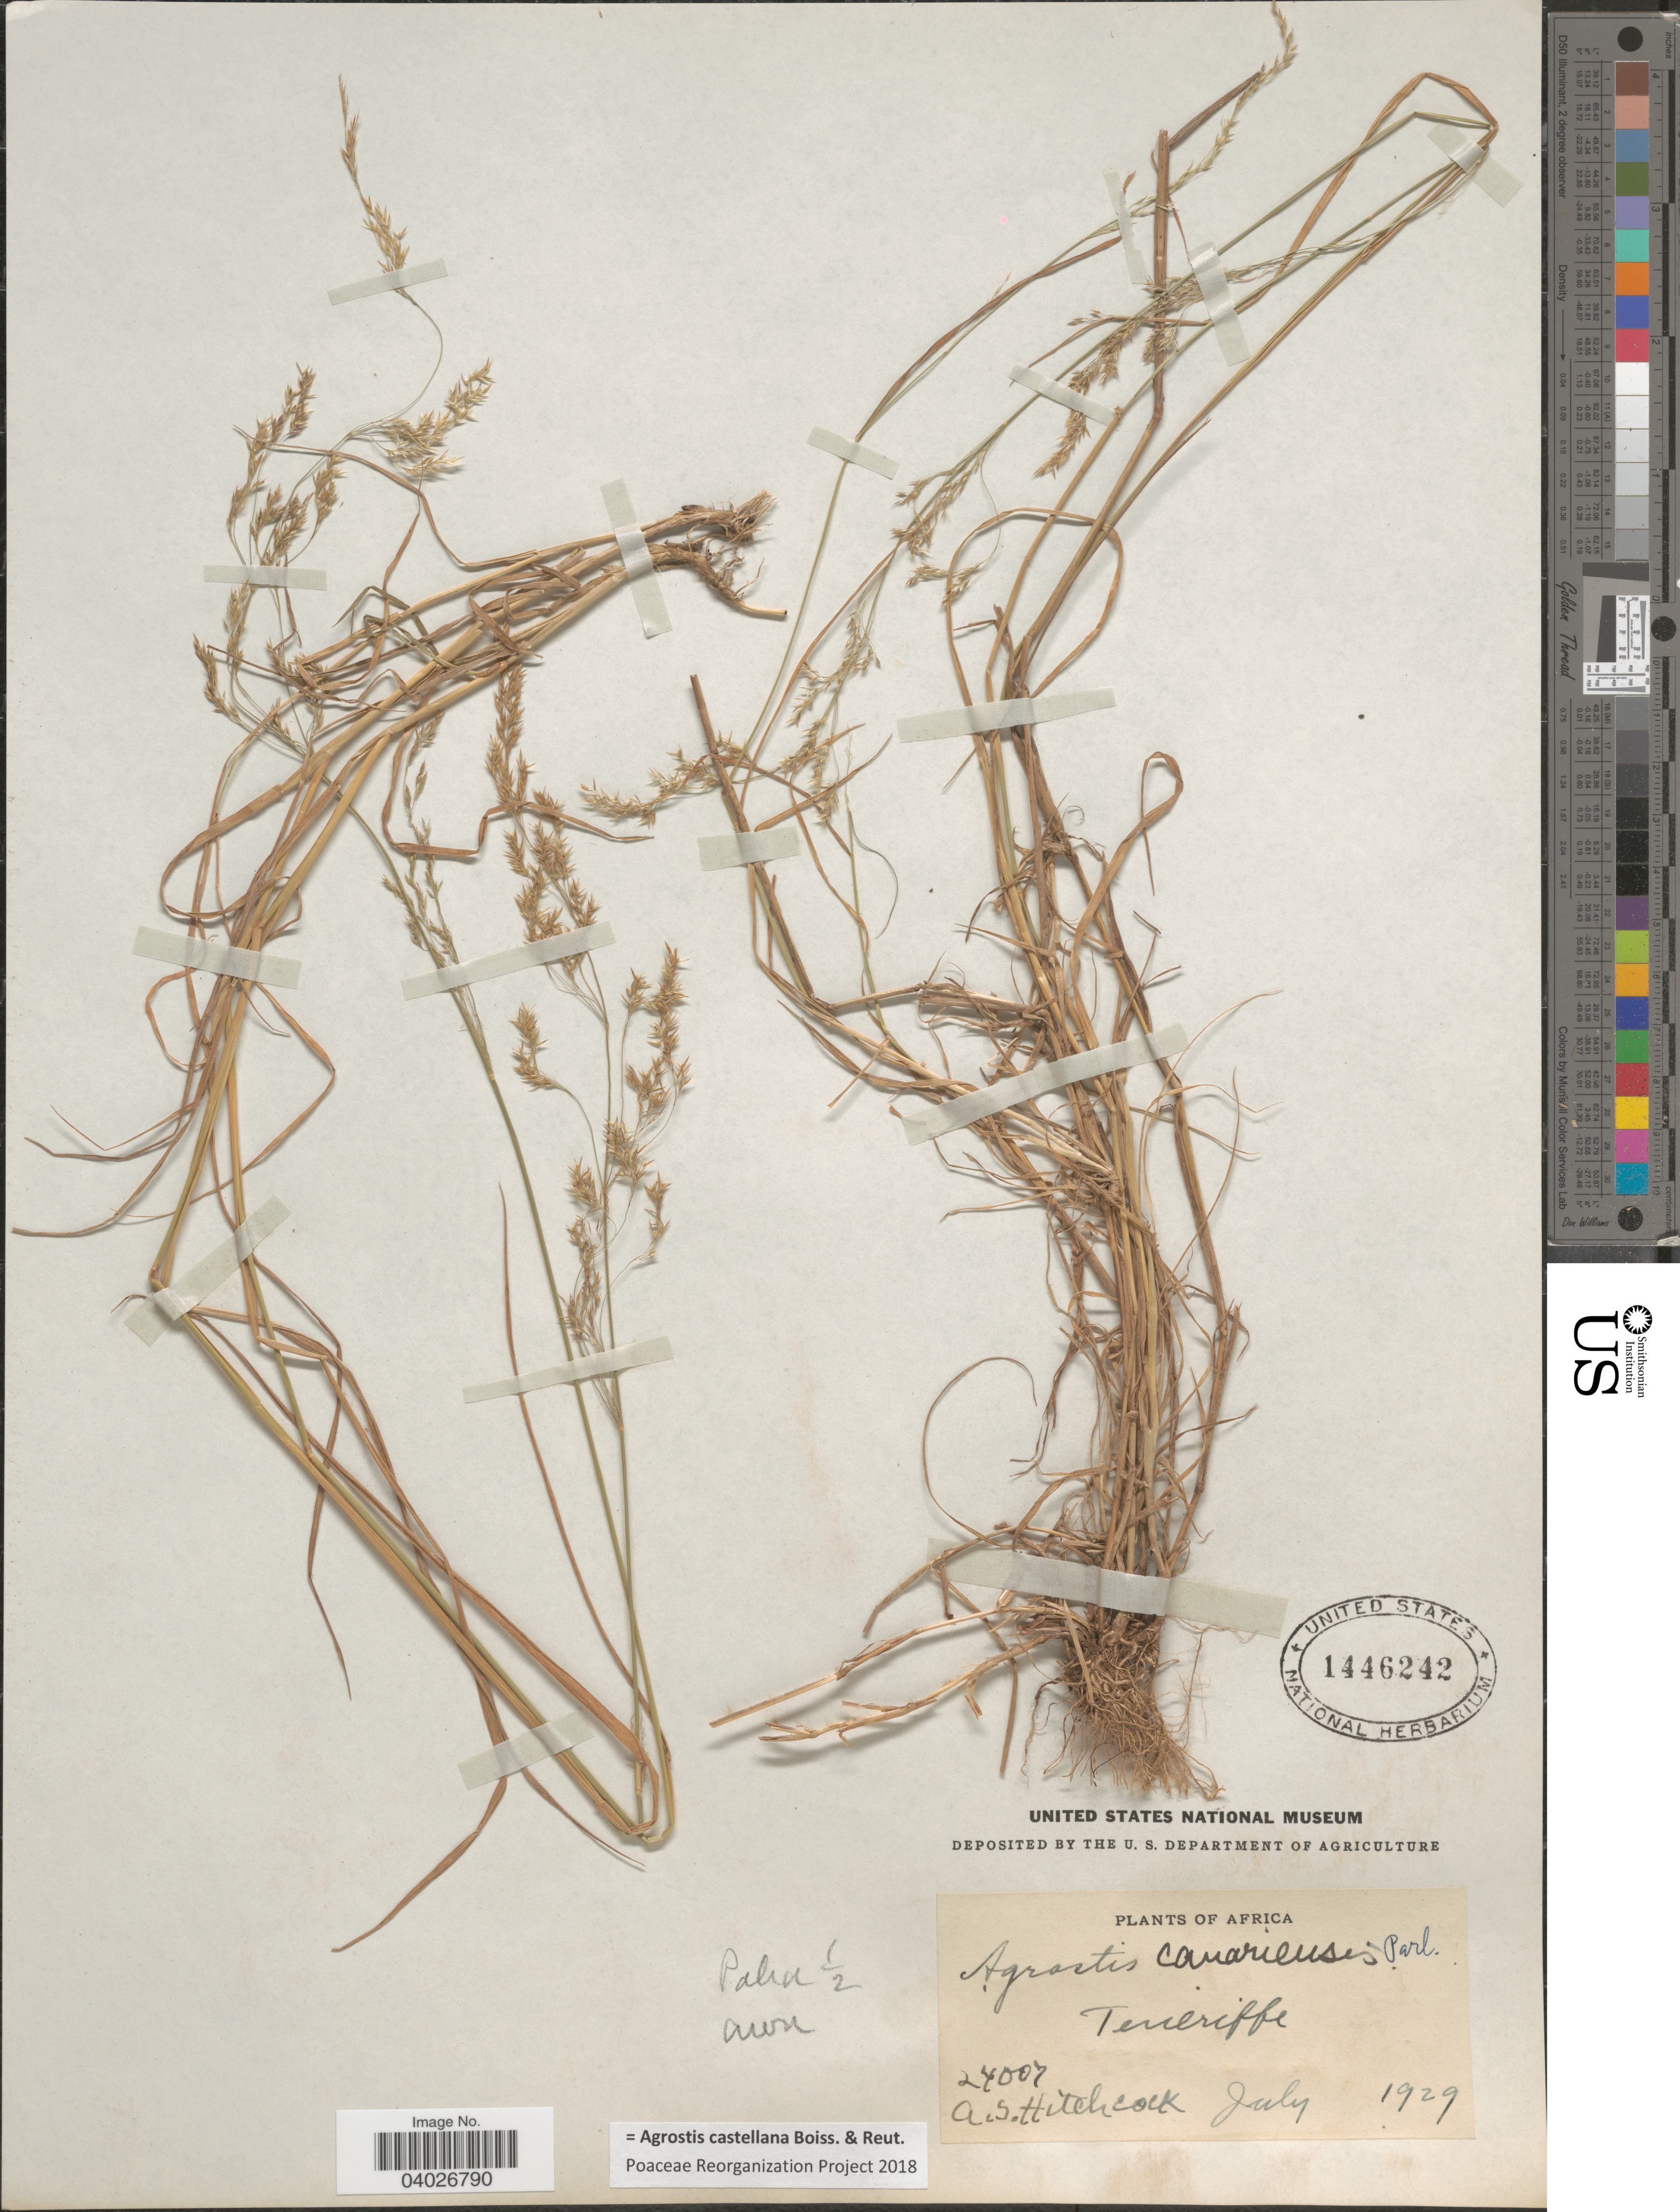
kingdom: Plantae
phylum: Tracheophyta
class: Liliopsida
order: Poales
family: Poaceae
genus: Agrostis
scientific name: Agrostis castellana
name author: Boiss. & Reut.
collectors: A. S. Hitchcock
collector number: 24007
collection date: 1929-07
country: Spain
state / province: Canarias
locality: Teneriffe.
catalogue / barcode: US 1446242